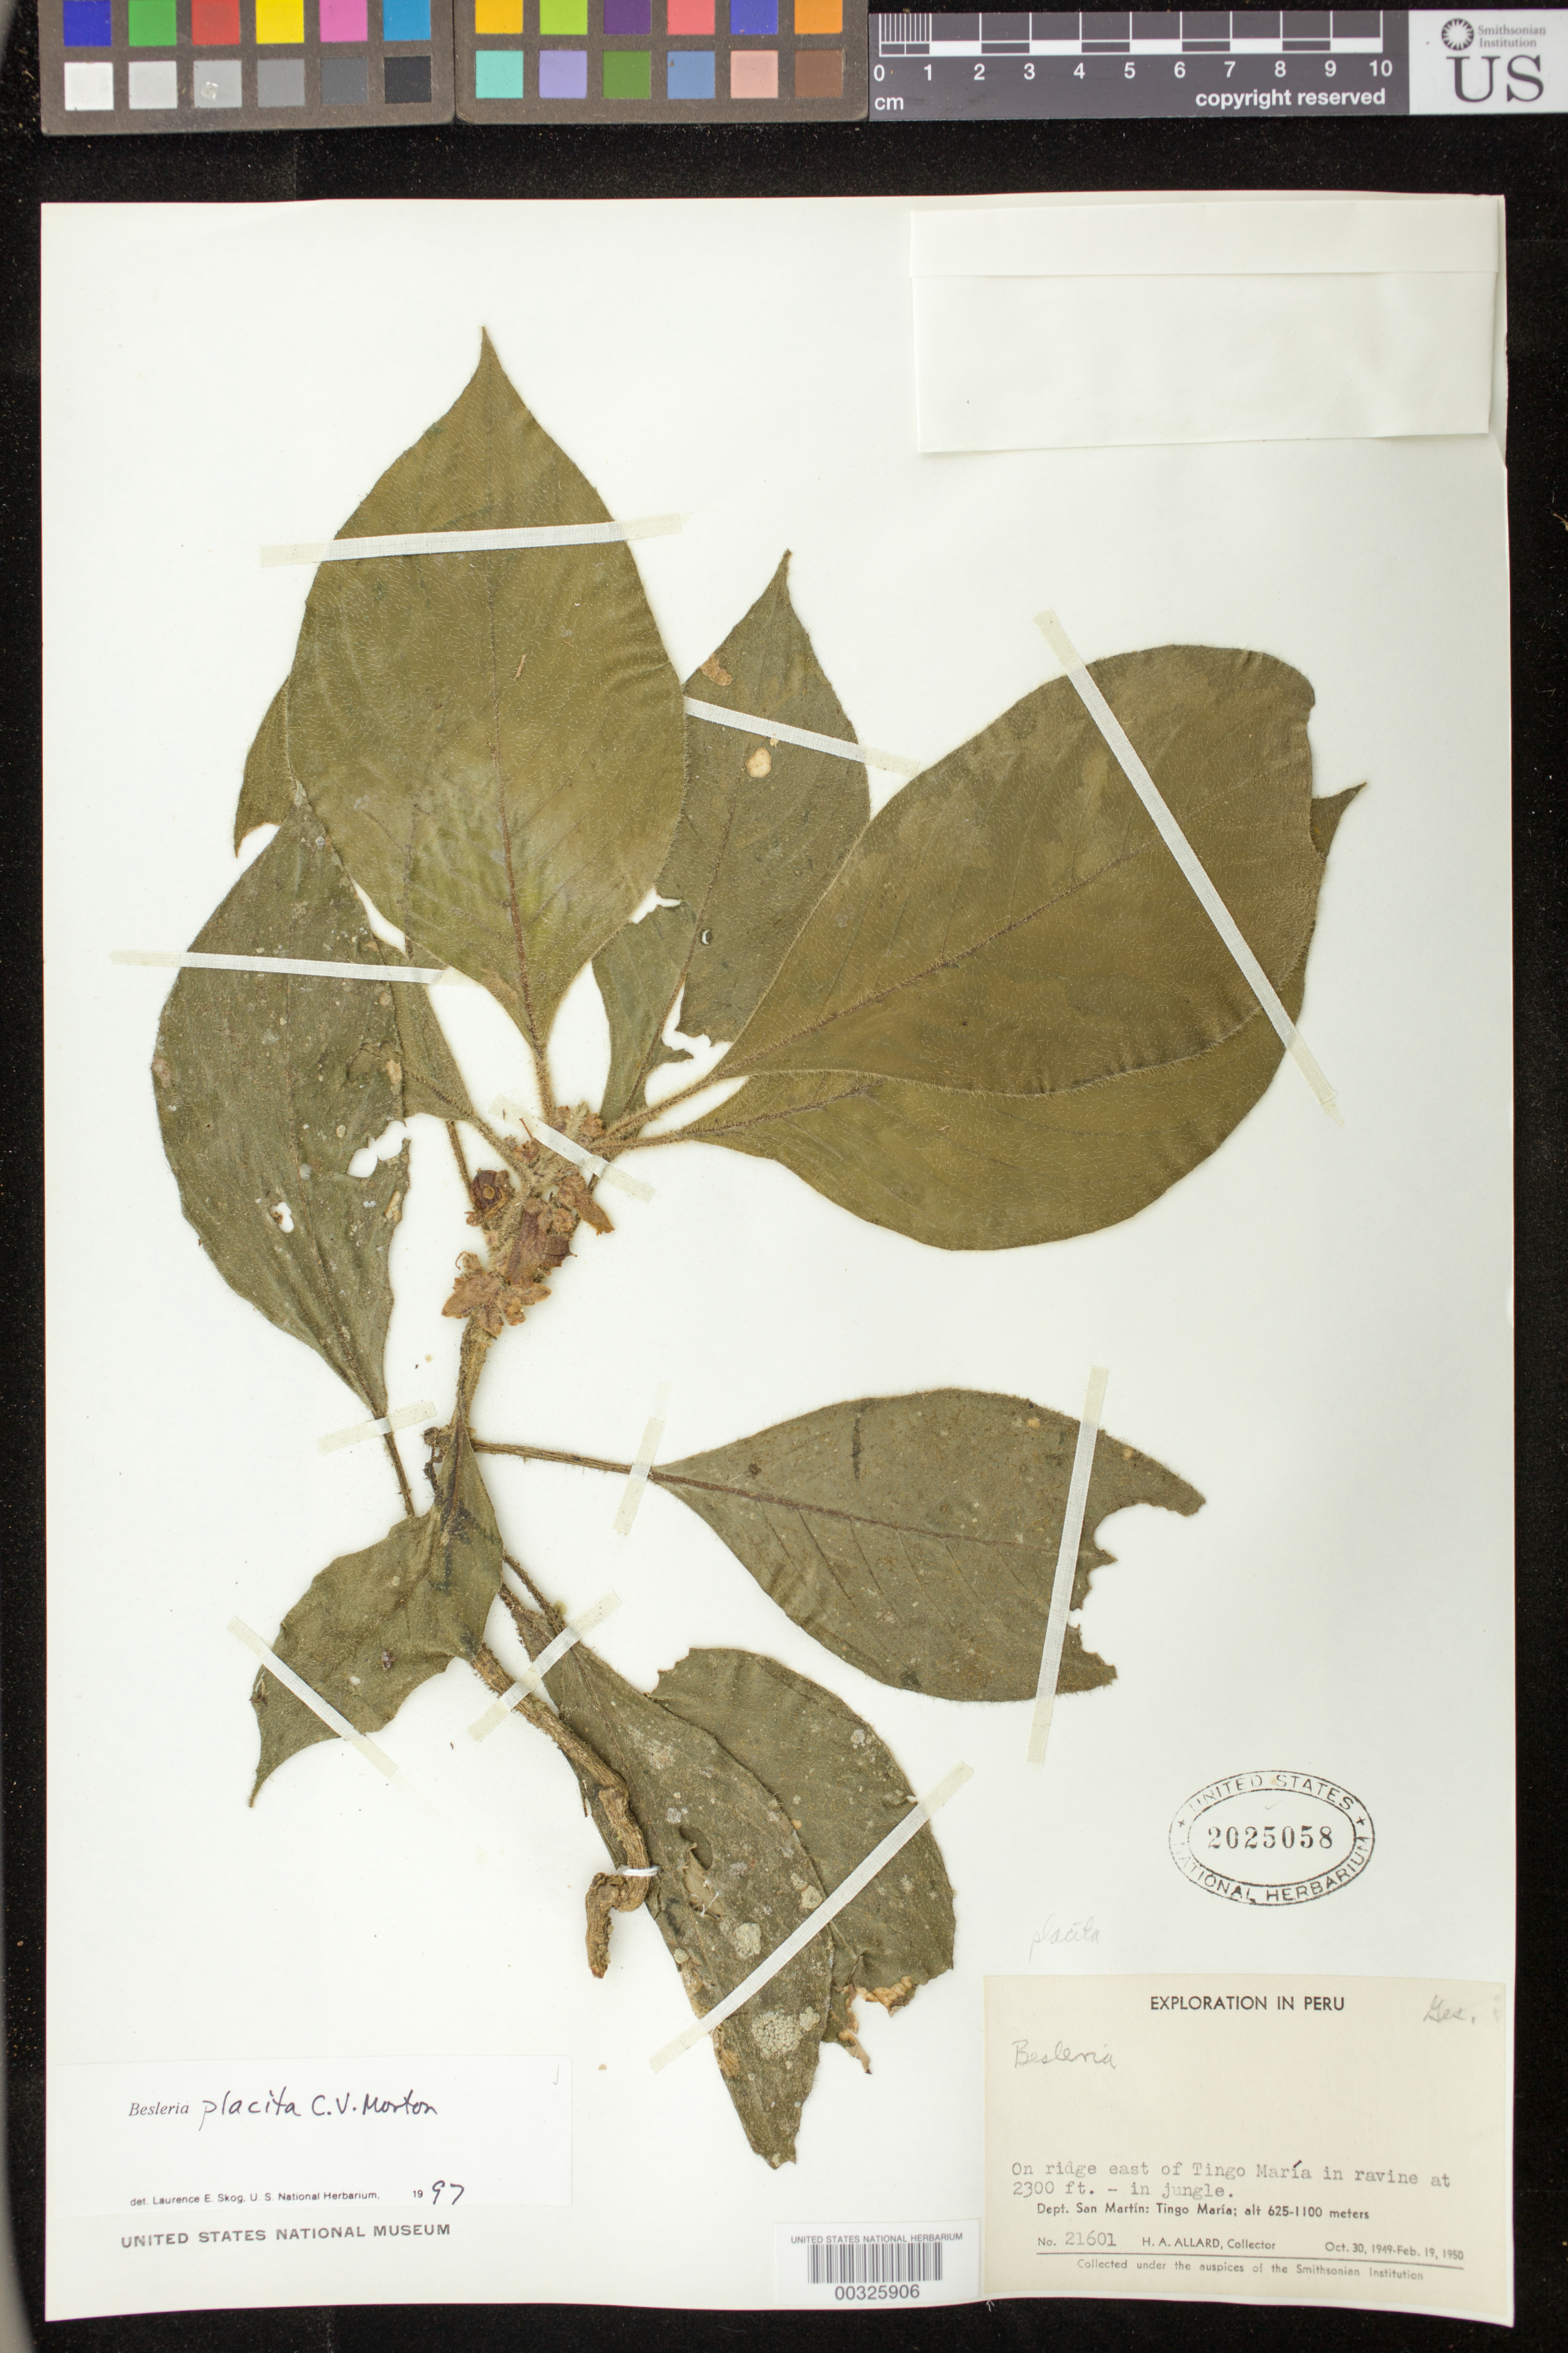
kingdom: Plantae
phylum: Tracheophyta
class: Magnoliopsida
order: Lamiales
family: Gesneriaceae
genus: Besleria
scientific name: Besleria placita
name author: C.V. Morton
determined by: Skog, Laurence E.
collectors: H. A. Allard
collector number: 21601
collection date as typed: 1949-50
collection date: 1949/1950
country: Peru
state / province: San Martín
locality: E of Tingo María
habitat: On ridge in ravine - in jungle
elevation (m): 701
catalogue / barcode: US 2025058